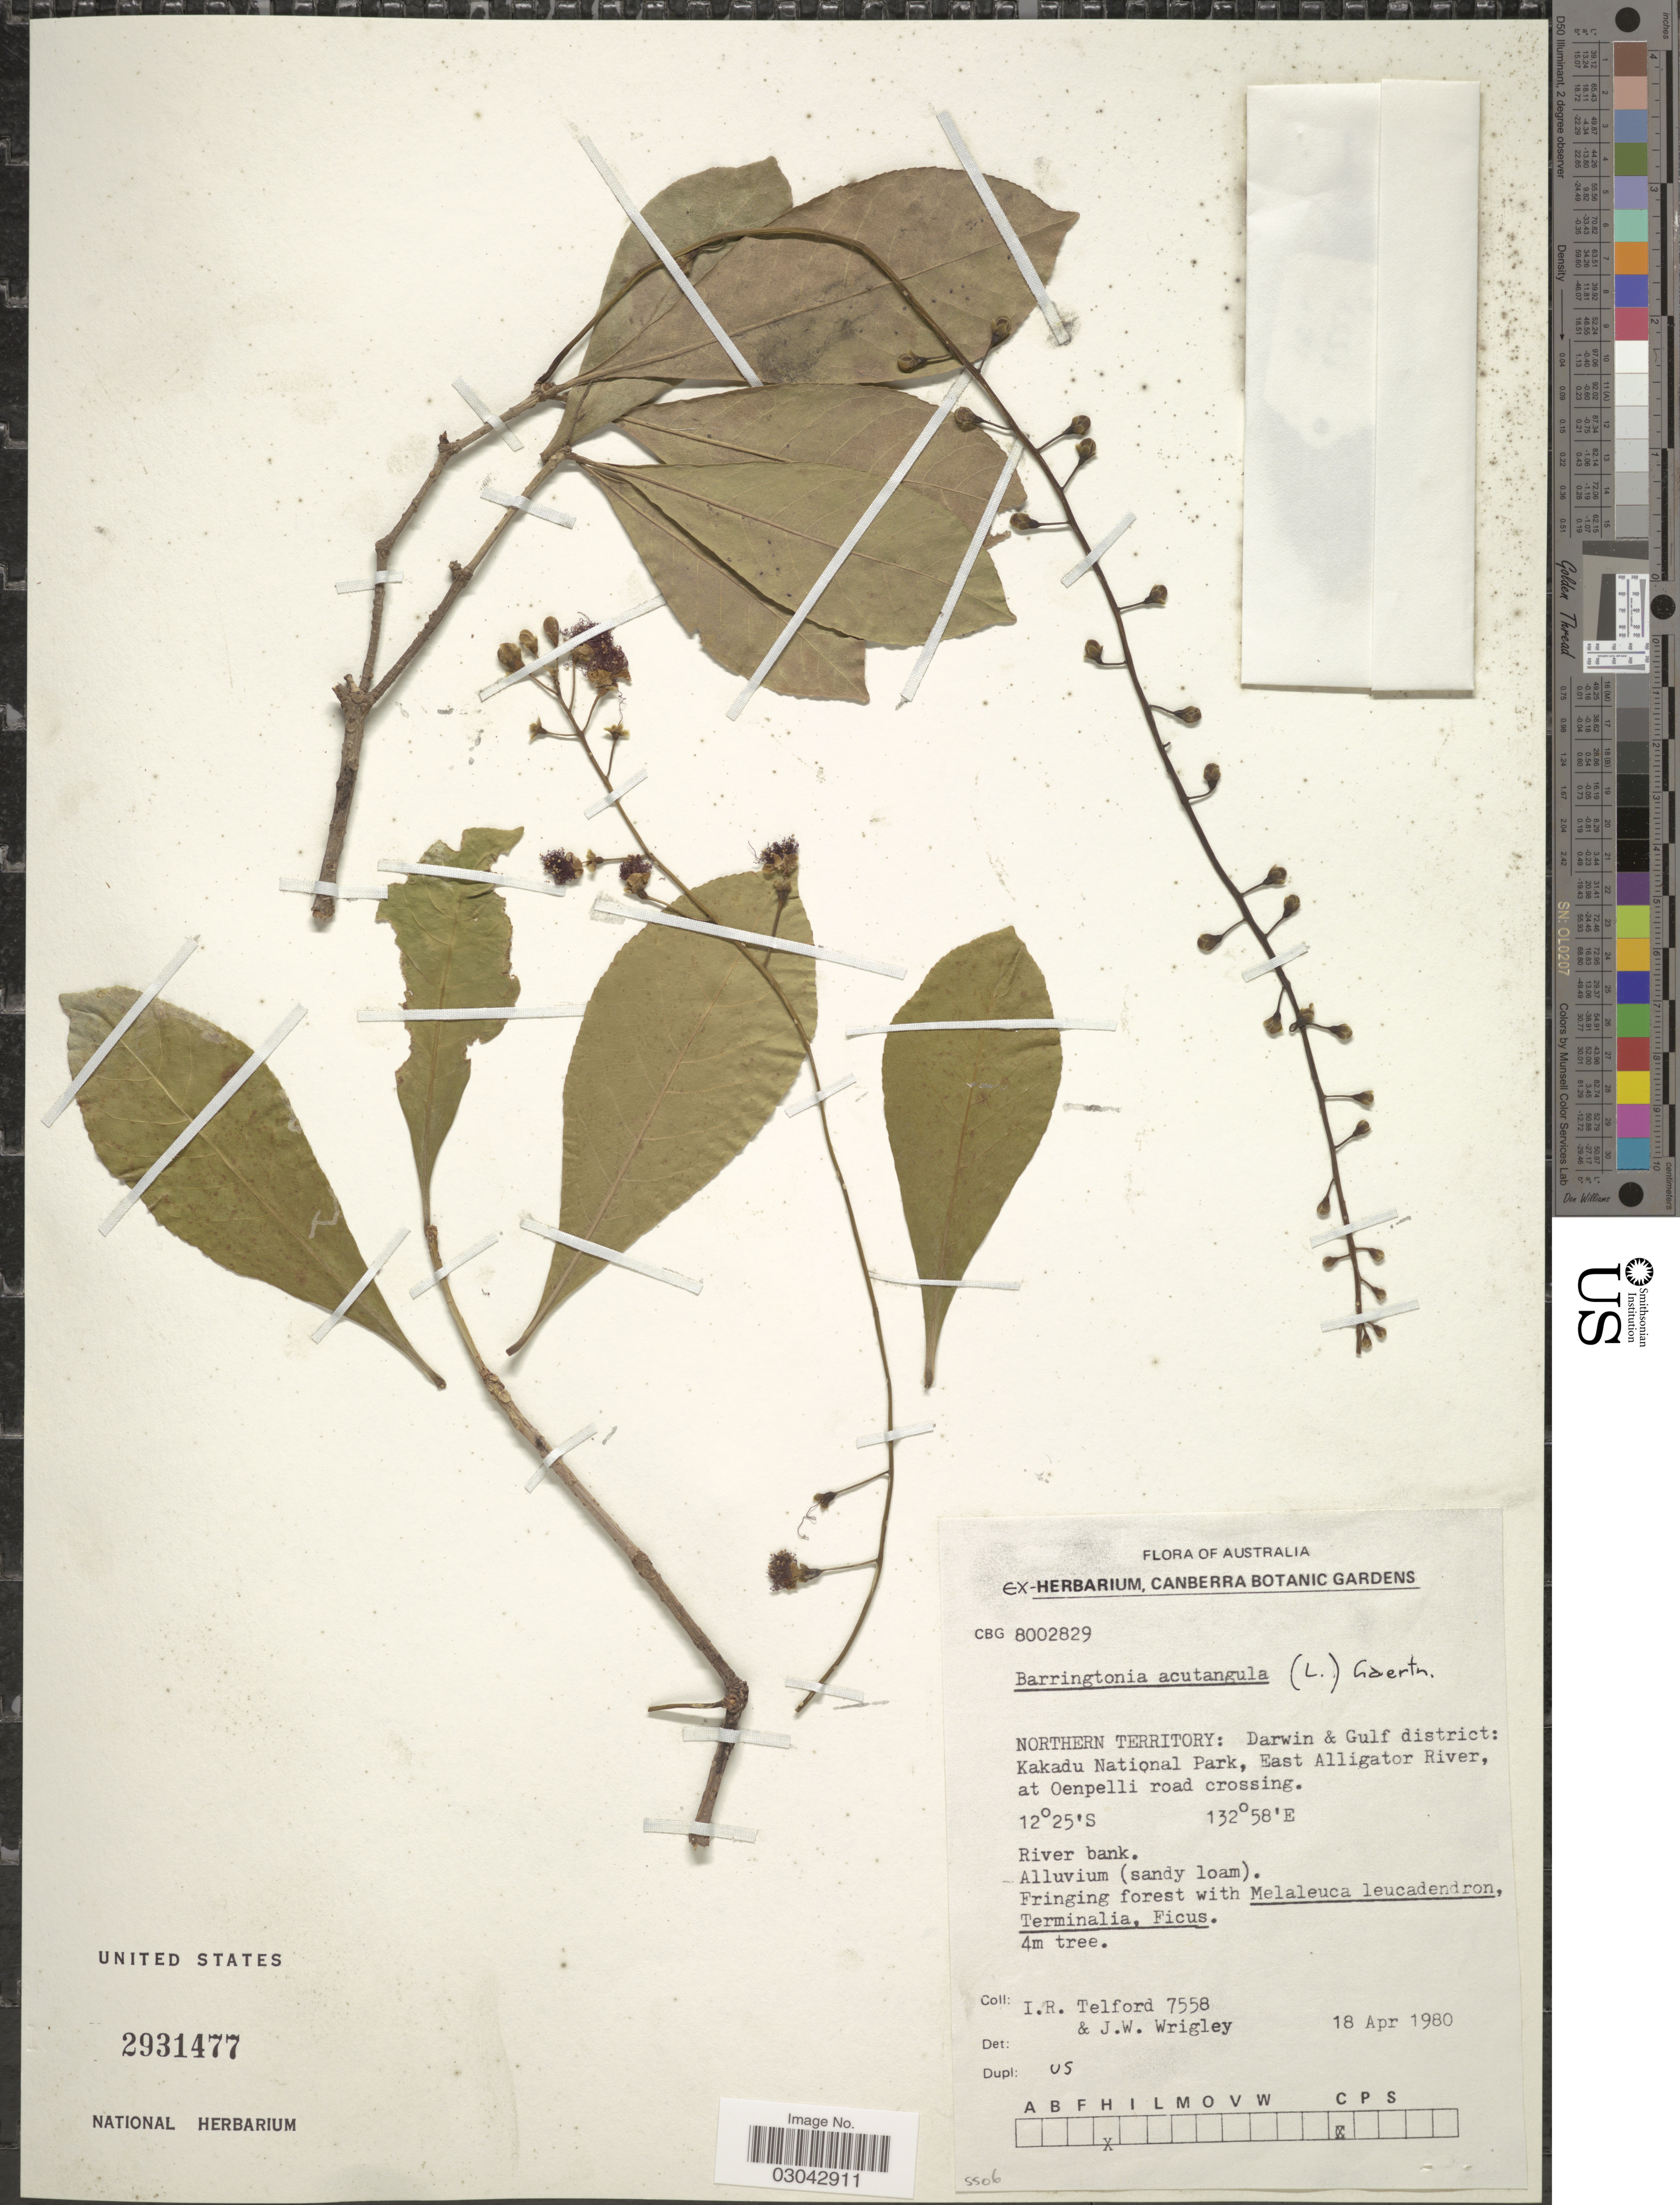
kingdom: Plantae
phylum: Tracheophyta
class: Magnoliopsida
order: Ericales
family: Lecythidaceae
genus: Barringtonia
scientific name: Barringtonia acutangula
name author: (L.) Gaertn.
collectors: I. R. Telford & J. Wrigley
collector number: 7558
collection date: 1980-04-18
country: Australia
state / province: Northern Territory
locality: Darwin & Gulf district: Kakadu National Park, East Alligator River, at Oenpelli road crossing.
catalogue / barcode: US 2931477